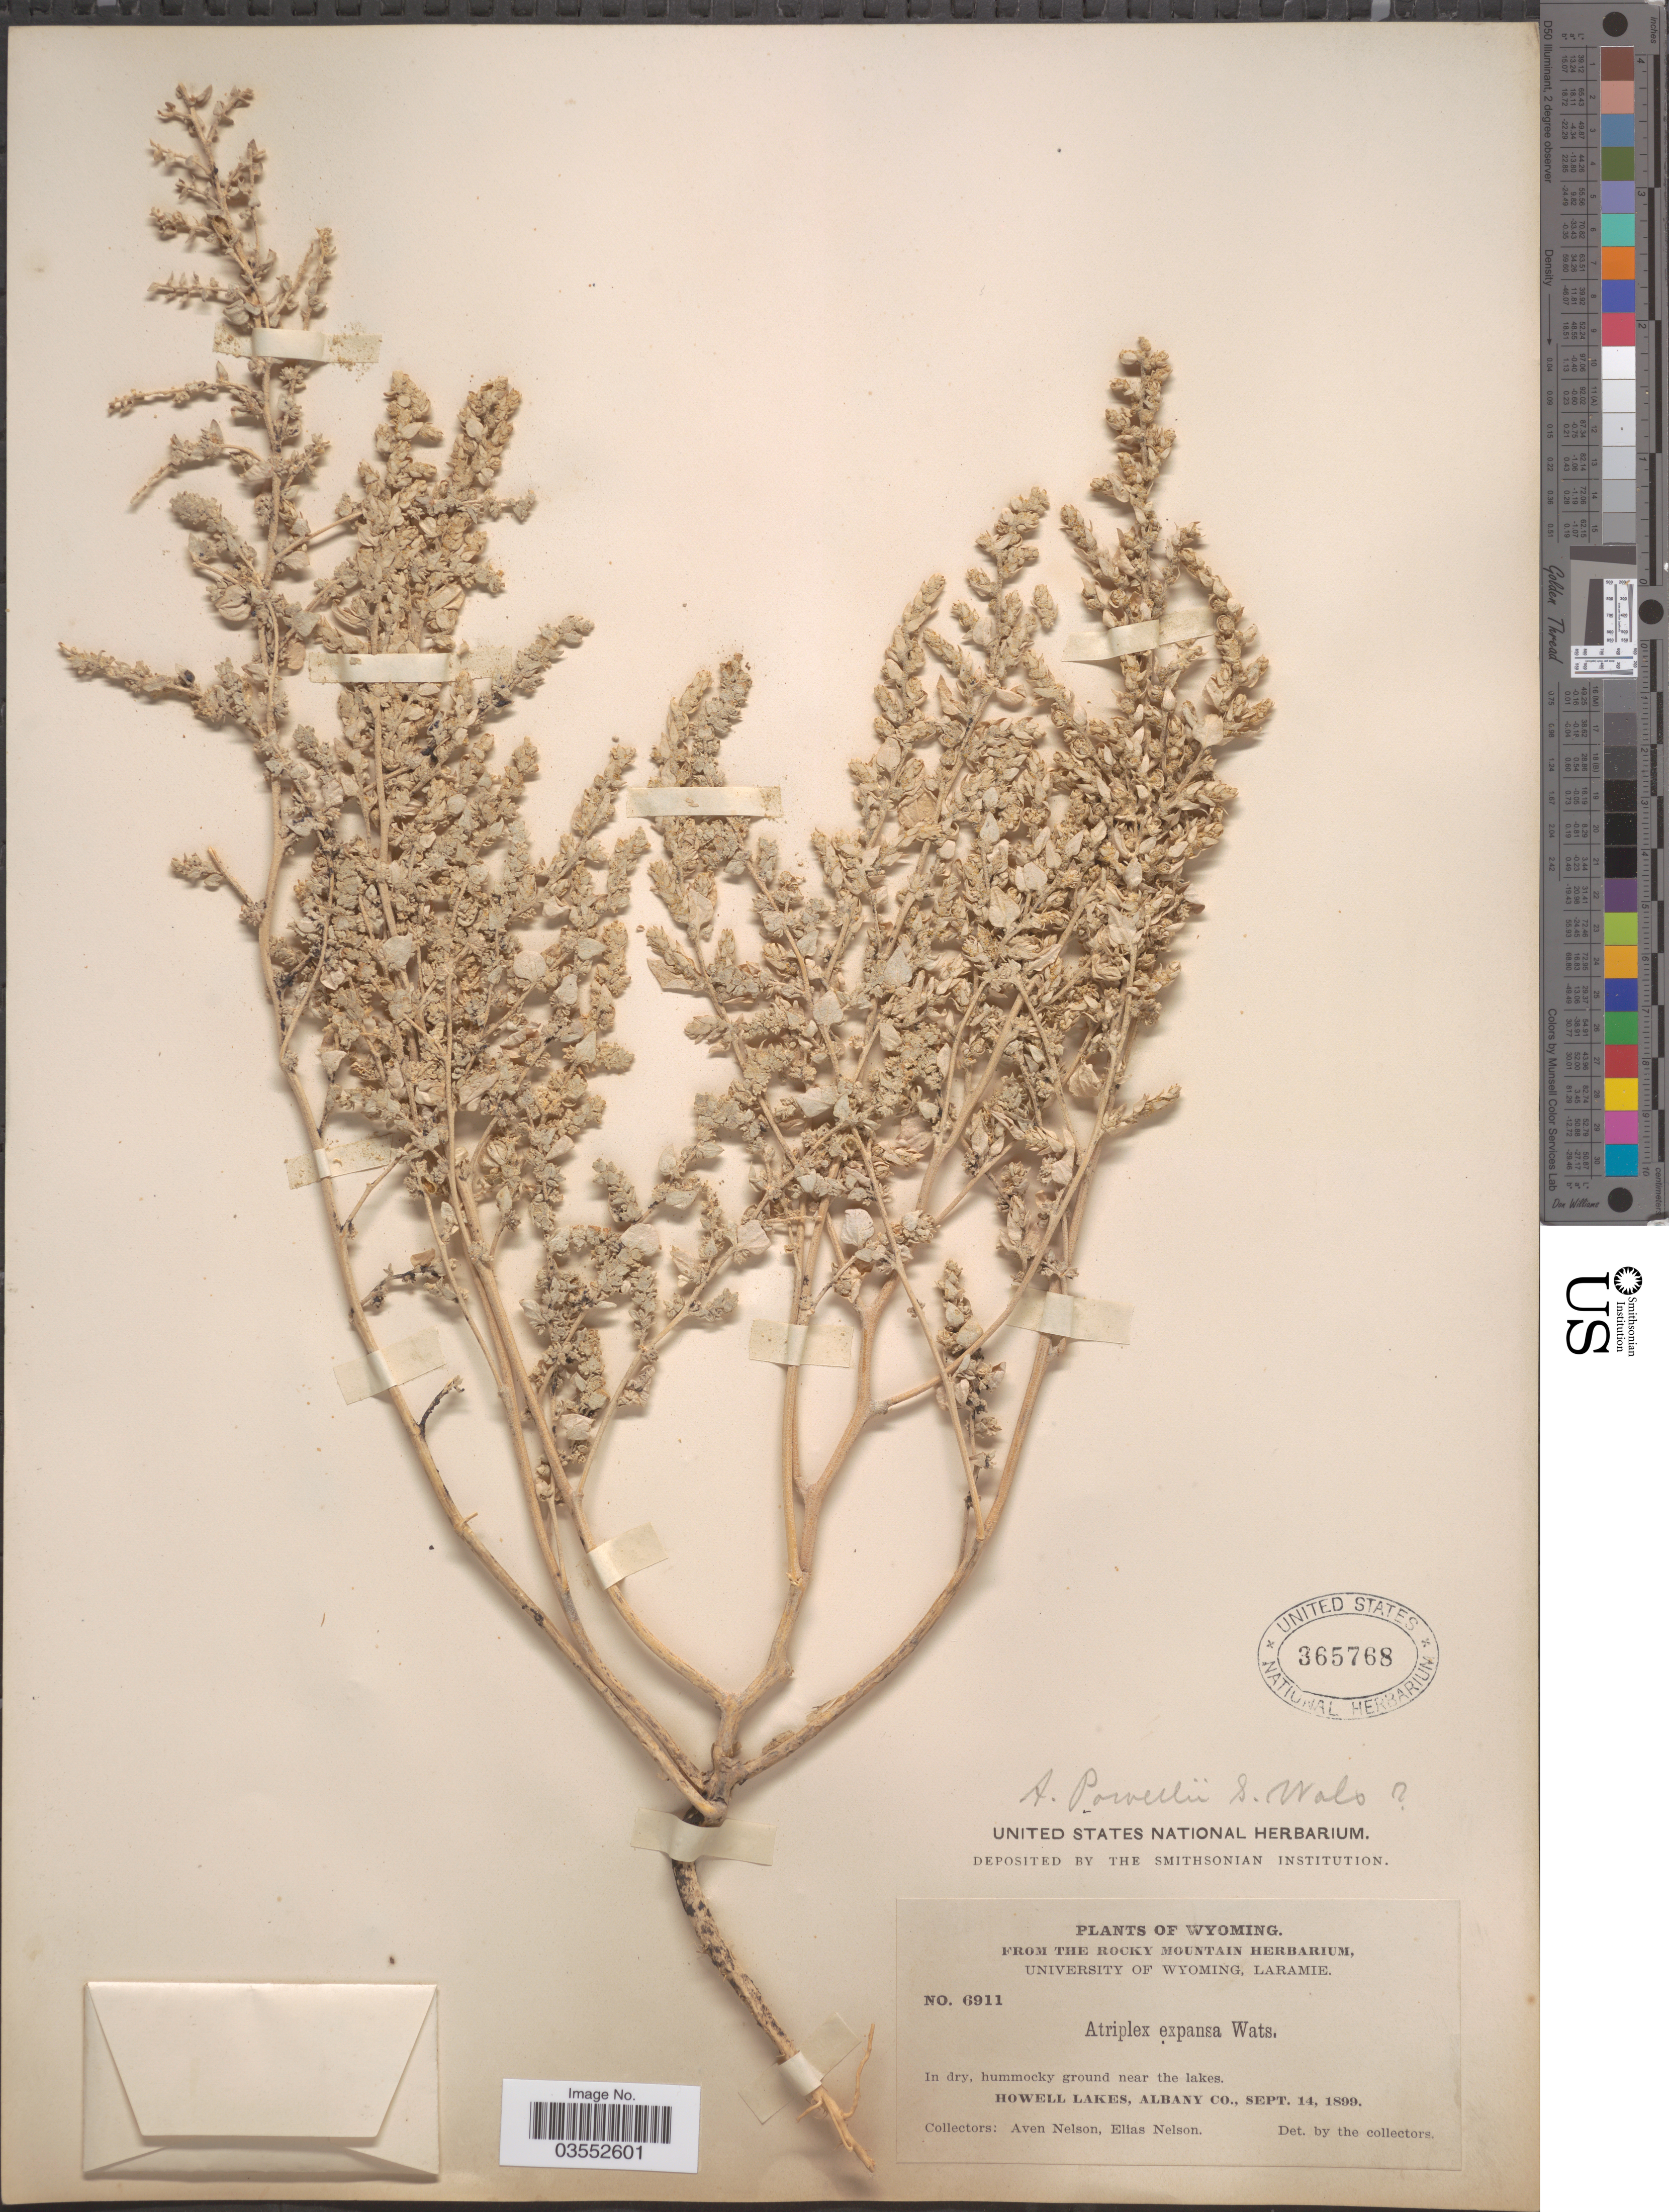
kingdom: Plantae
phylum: Tracheophyta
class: Magnoliopsida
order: Caryophyllales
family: Amaranthaceae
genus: Atriplex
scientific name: Atriplex powellii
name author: S. Watson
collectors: A. Nelson & E. Nelson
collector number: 6911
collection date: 1899-09-14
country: United States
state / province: Wyoming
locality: Howell Lakes, Albany Co.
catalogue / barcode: US 365768